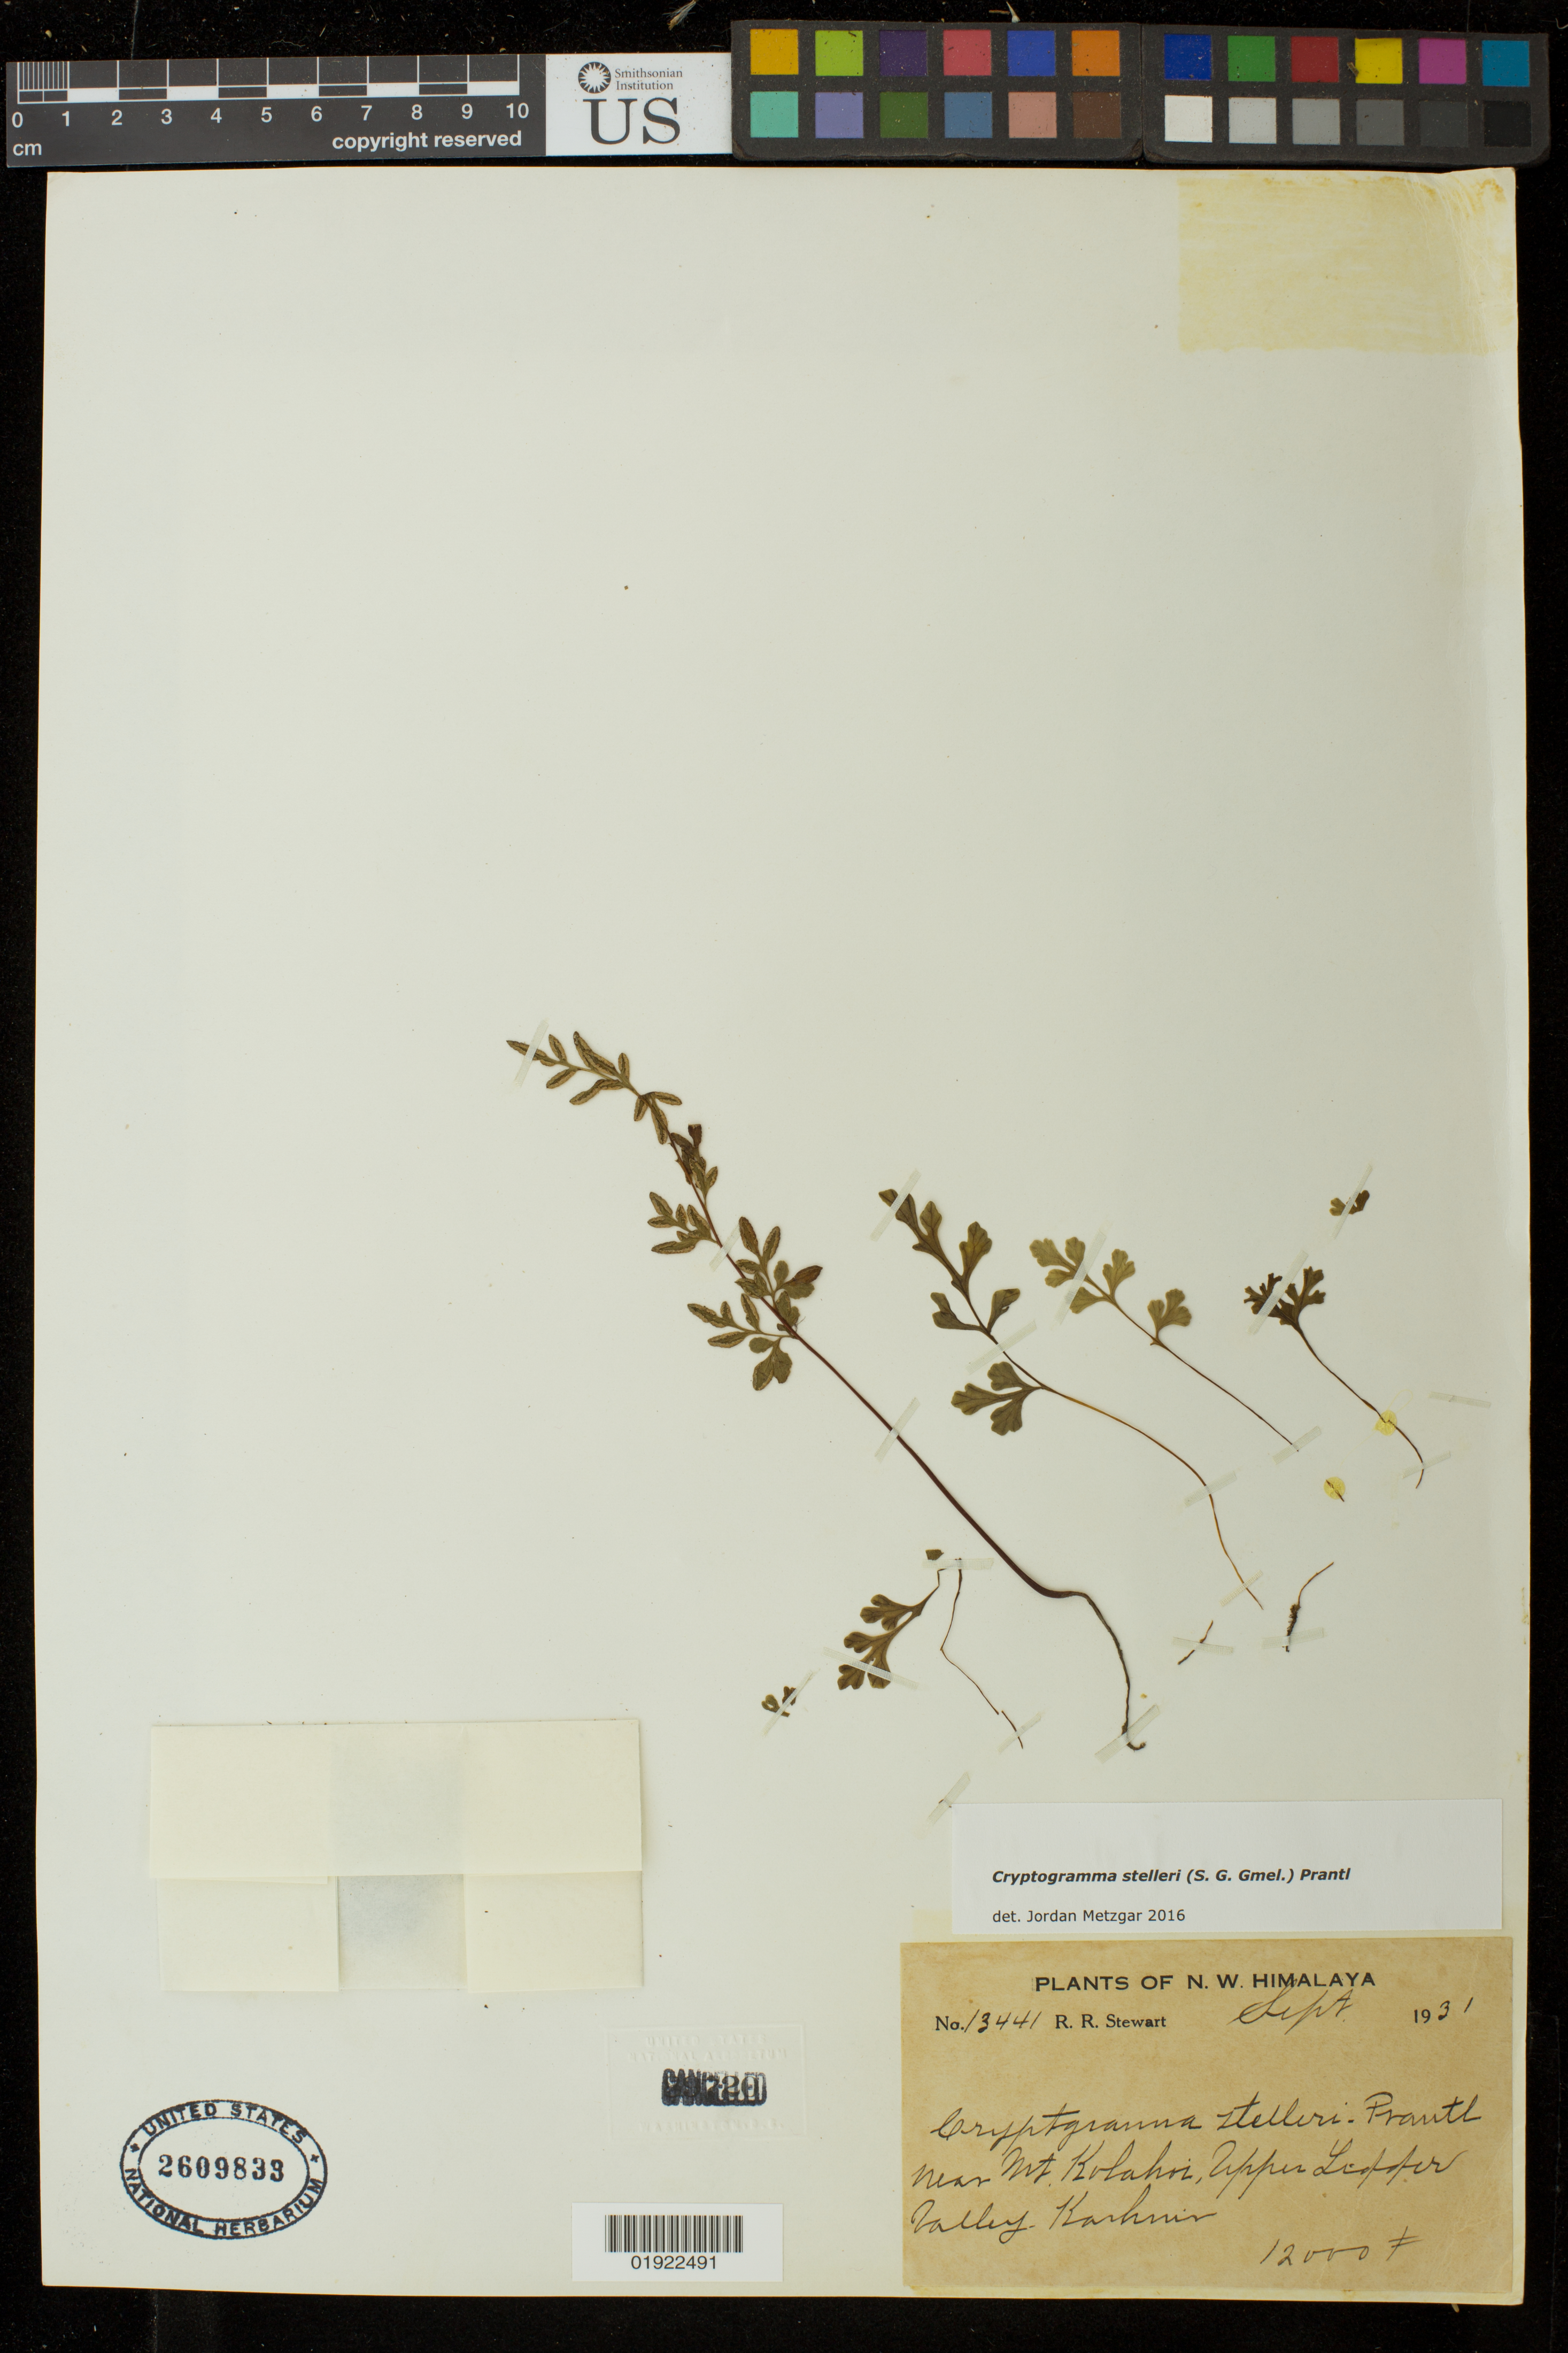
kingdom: Plantae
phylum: Tracheophyta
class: Polypodiopsida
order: Polypodiales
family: Pteridaceae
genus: Cryptogramma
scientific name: Cryptogramma stelleri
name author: (S.G. Gmel.) Prantl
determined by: Metzgar, Jordan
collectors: R. R. Stewart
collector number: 13441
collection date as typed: Sept. 1931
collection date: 1931-09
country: India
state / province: Jammu and Kashmir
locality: near Mt. Kolahoi, Upper Lidder Valley Kashmir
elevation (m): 3658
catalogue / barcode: US 2609839